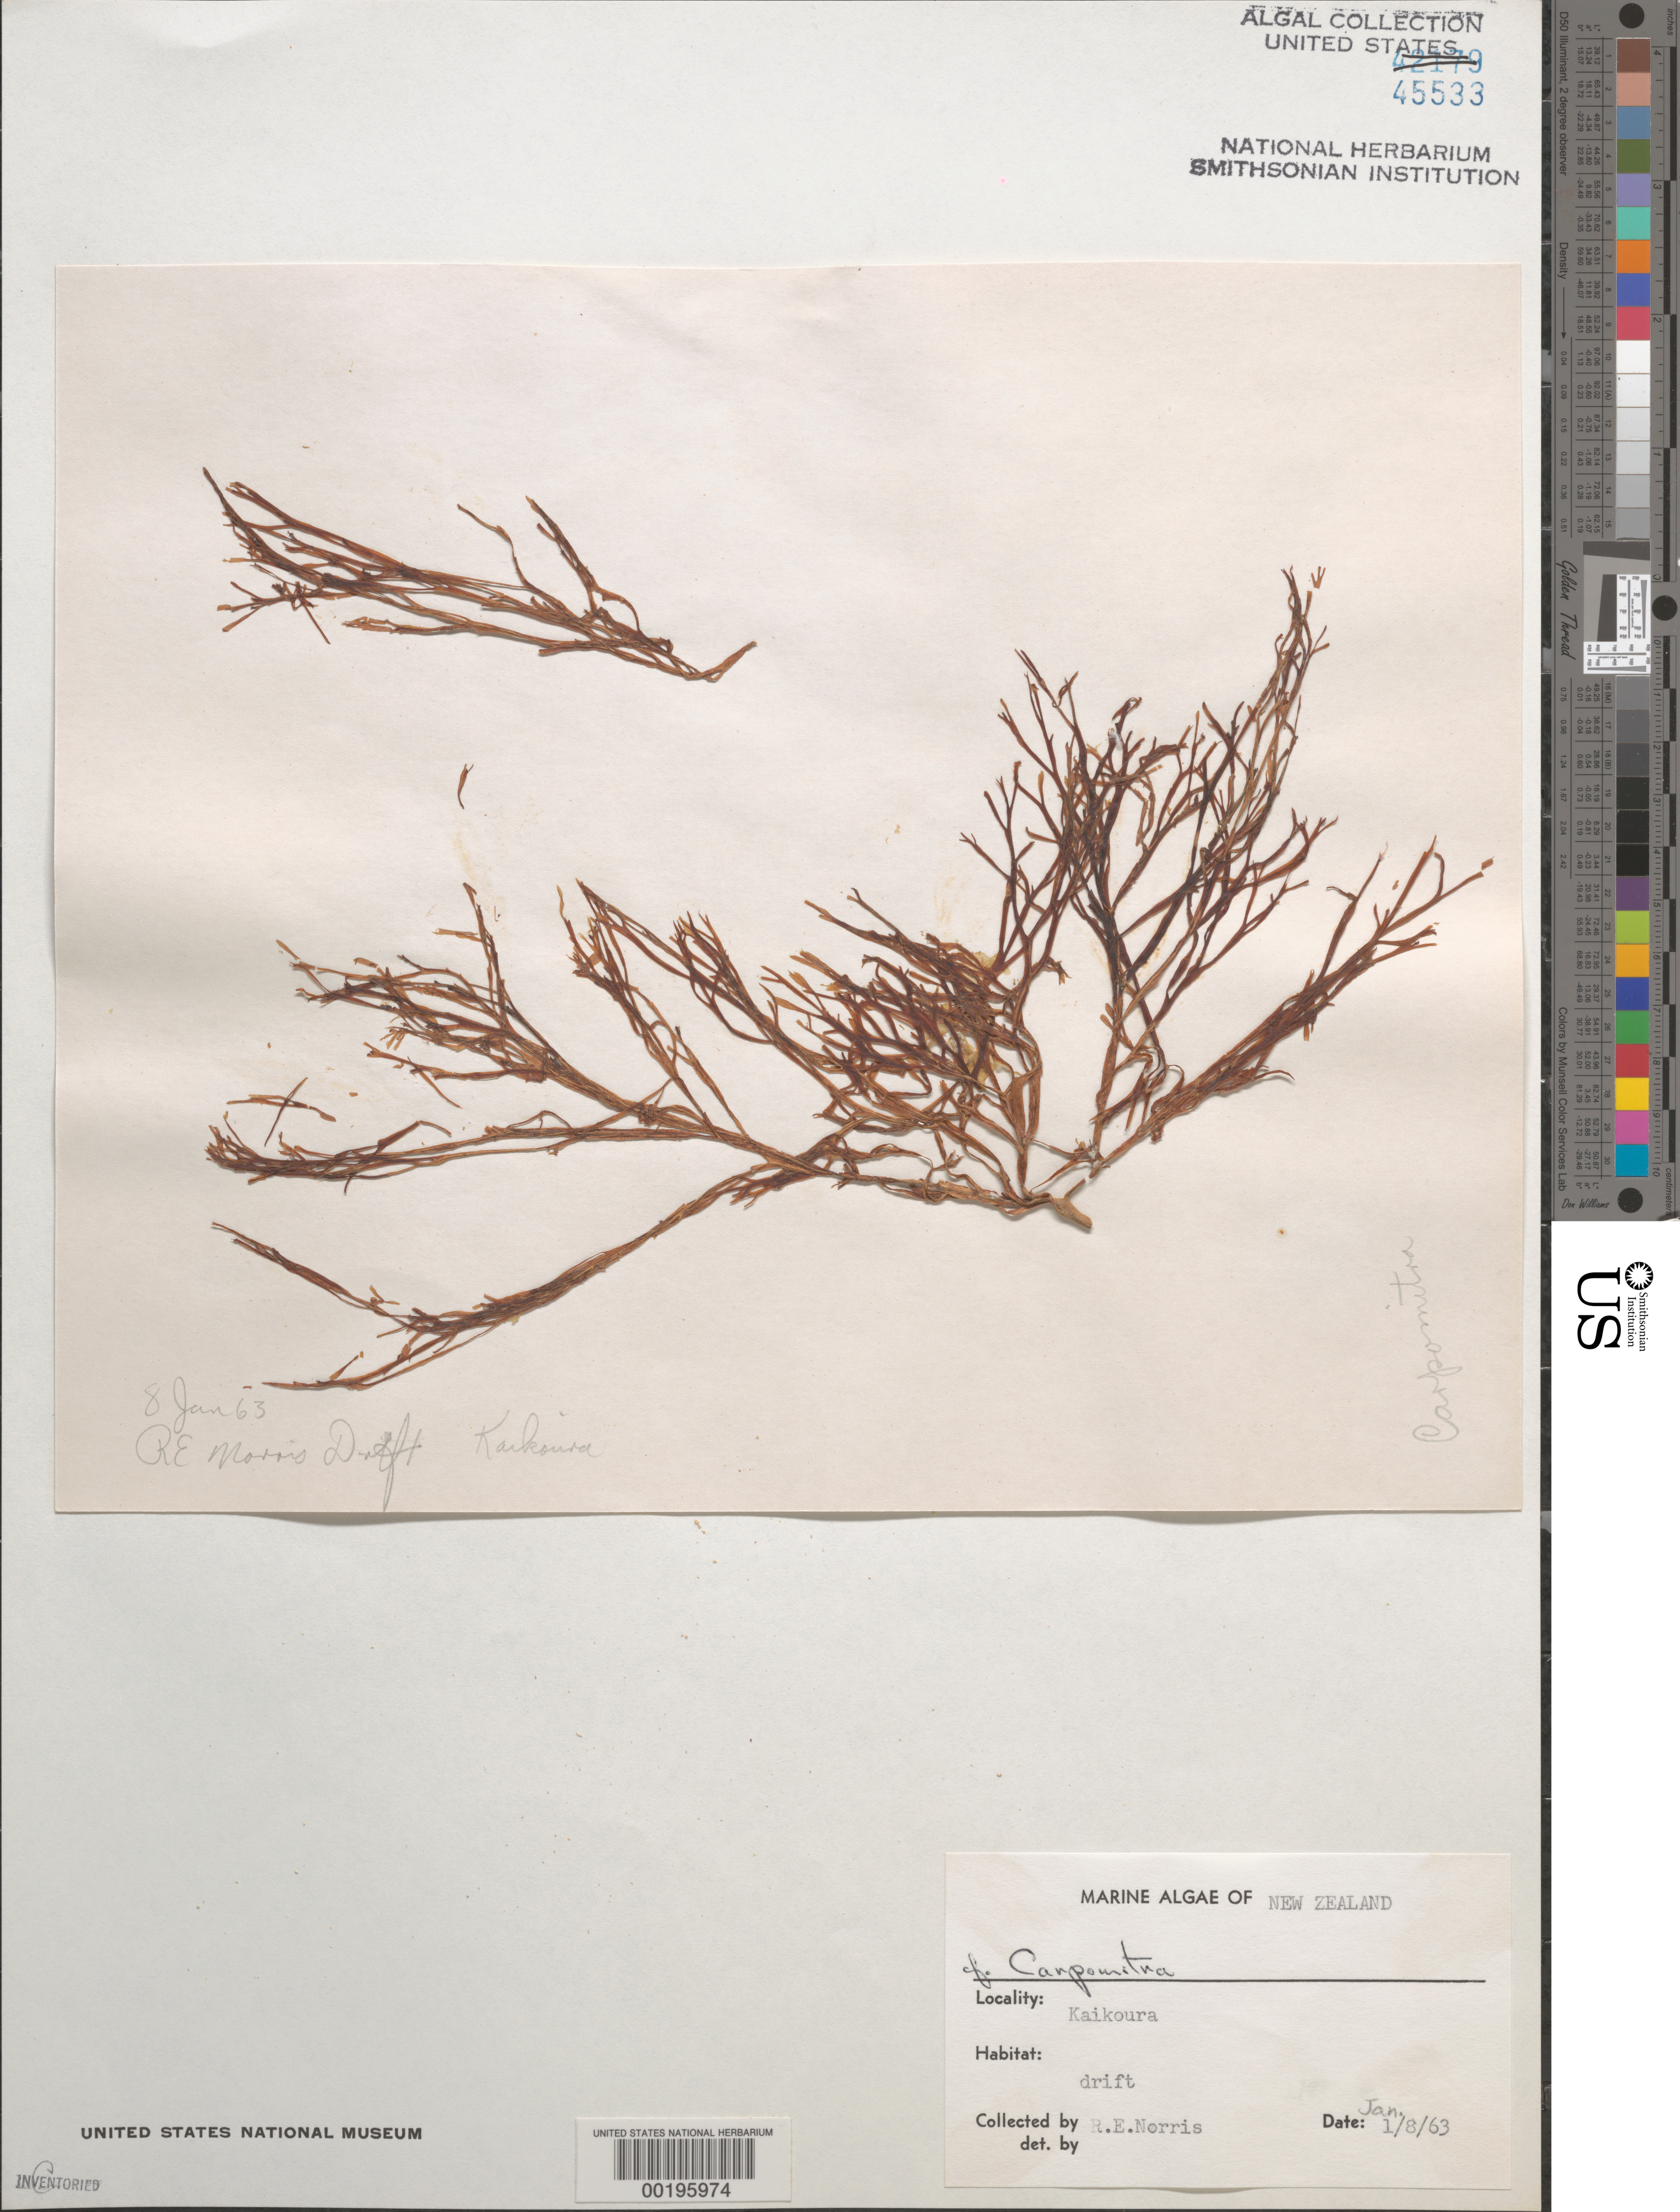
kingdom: Chromista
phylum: Ochrophyta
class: Phaeophyceae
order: Sporochnales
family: Sporochnaceae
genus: Carpomitra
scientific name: Carpomitra sp.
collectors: R. E. Norris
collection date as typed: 08 Jan 1963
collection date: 1963-01-08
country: New Zealand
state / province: Canterbury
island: South Island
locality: Kaikoura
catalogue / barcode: US 45533